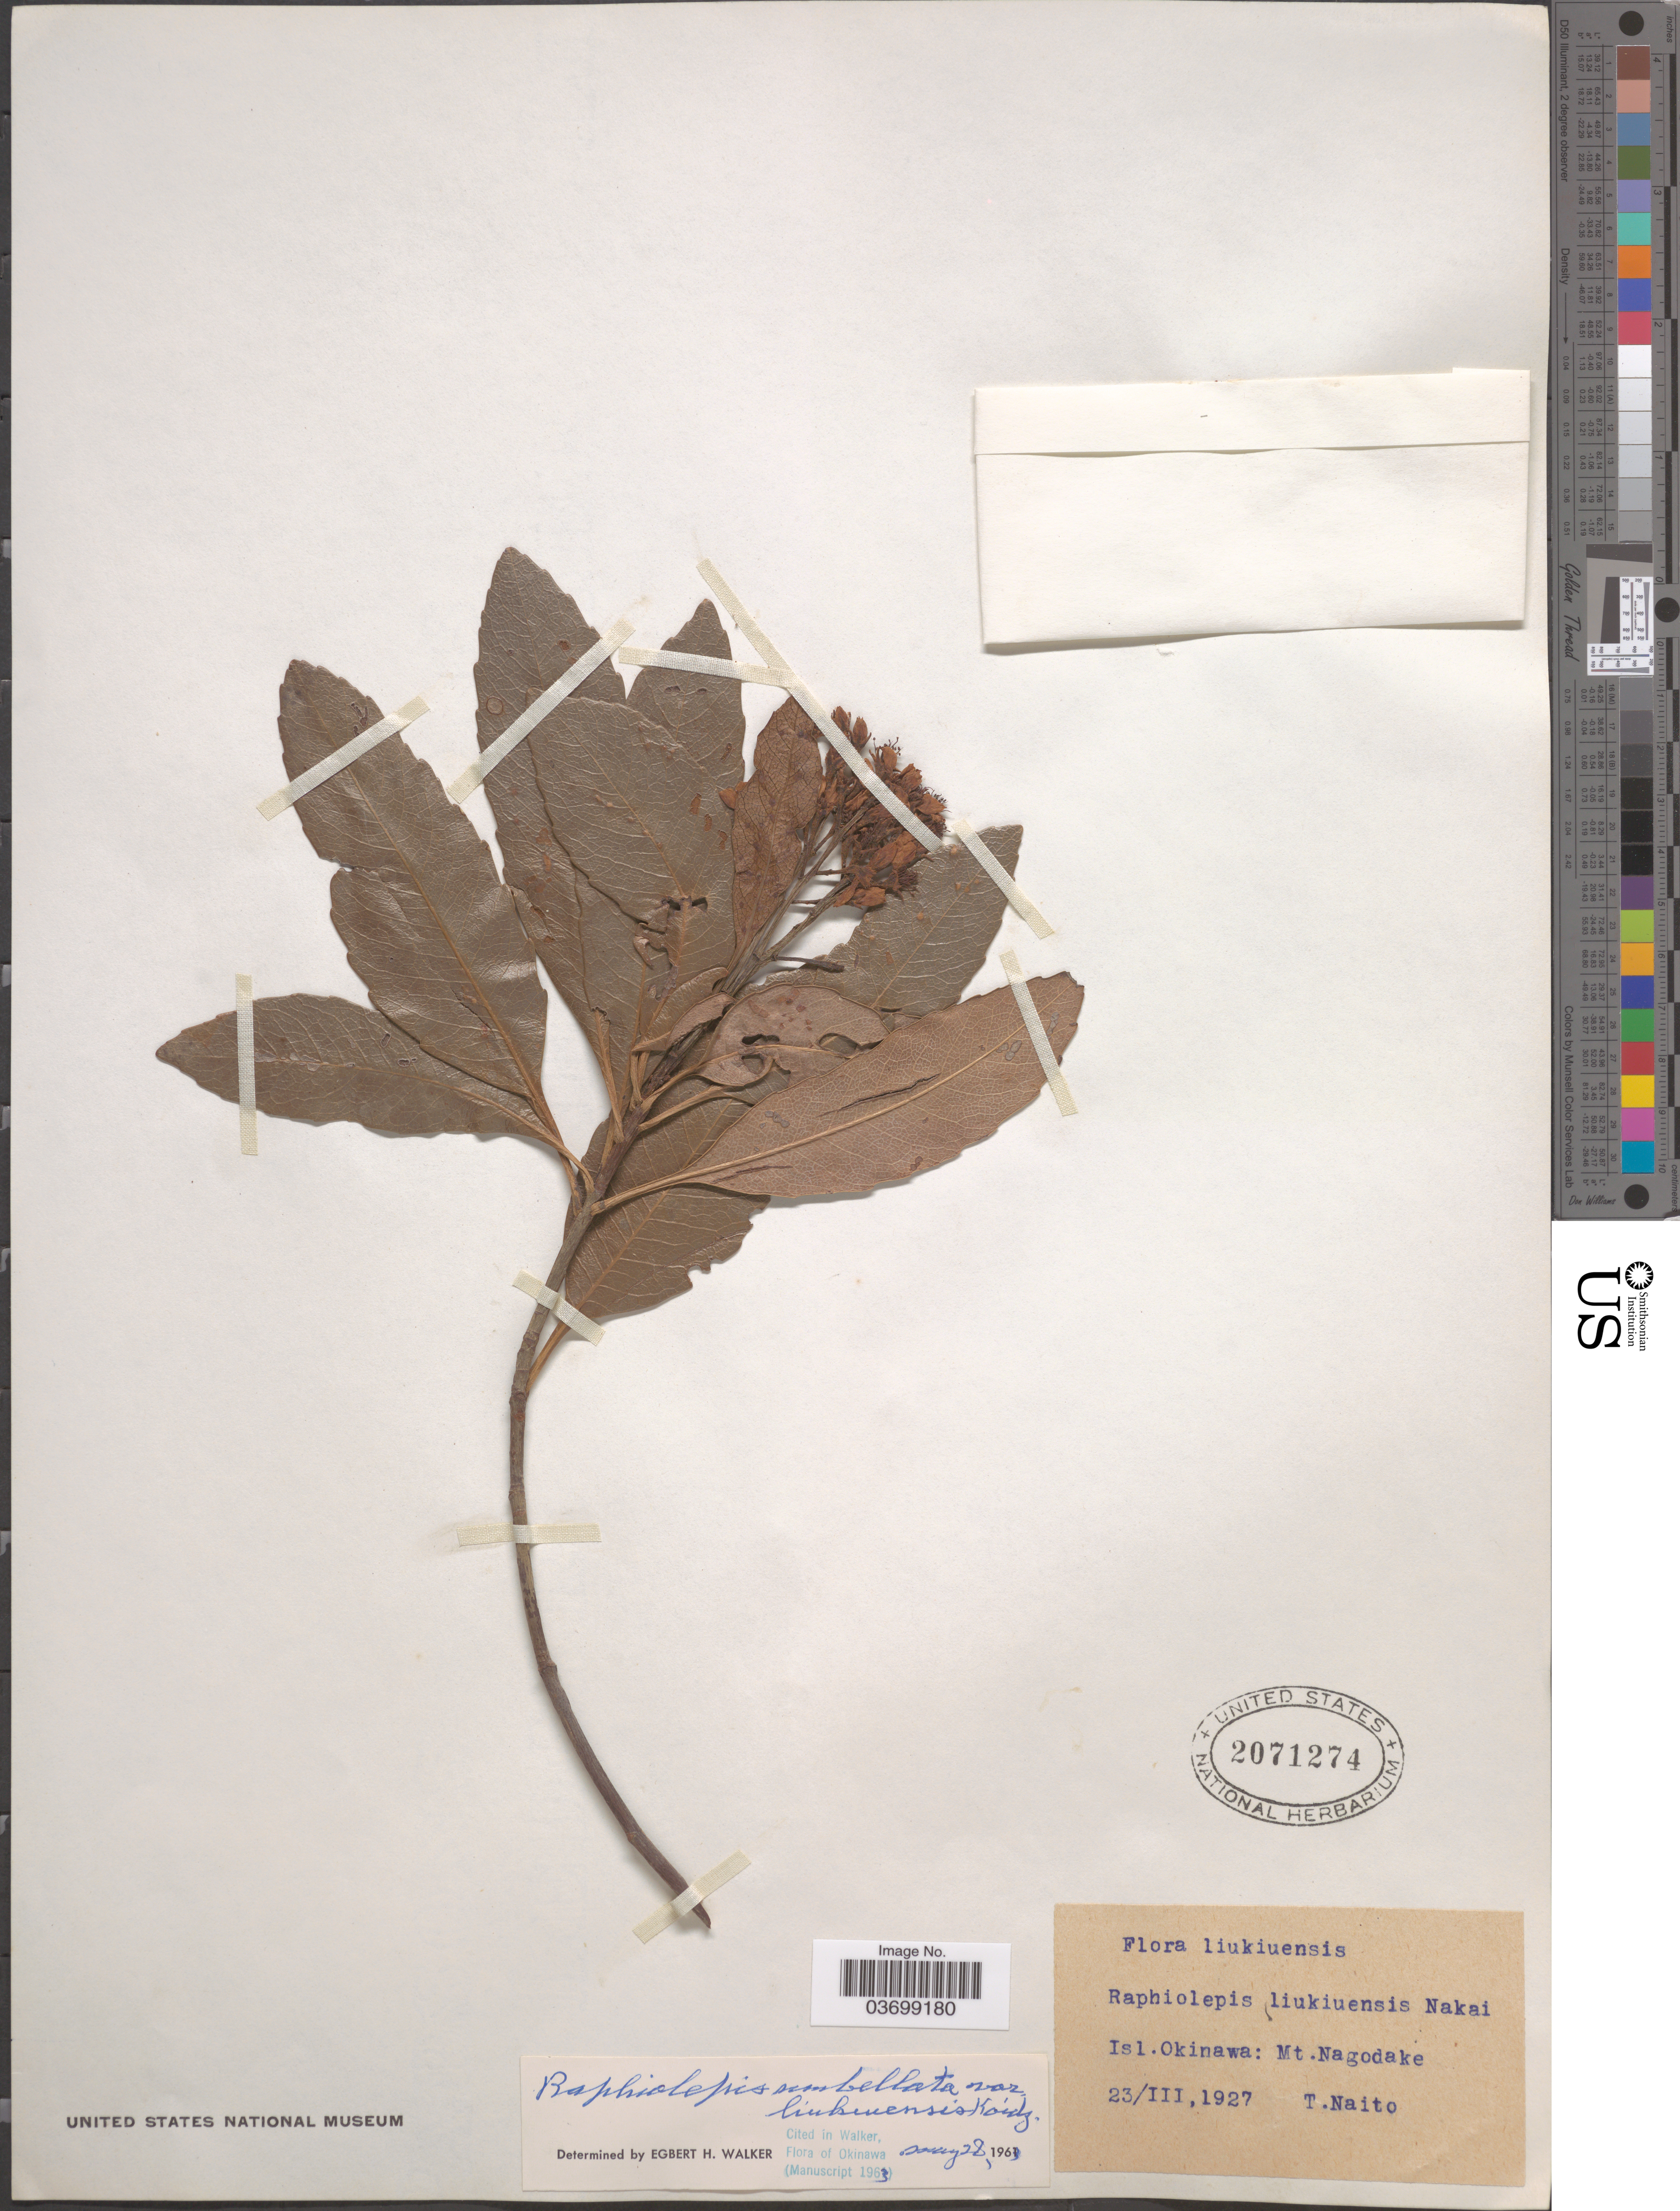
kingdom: Plantae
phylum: Tracheophyta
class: Magnoliopsida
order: Rosales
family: Rosaceae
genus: Rhaphiolepis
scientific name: Rhaphiolepis umbellata var. liukiuensis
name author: Koidz.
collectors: T. Naito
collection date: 1927-03-23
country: Japan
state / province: Okinawa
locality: Liukiuensis. Isl.OkinawA: Mt.Nagodake.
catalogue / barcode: US 2071274